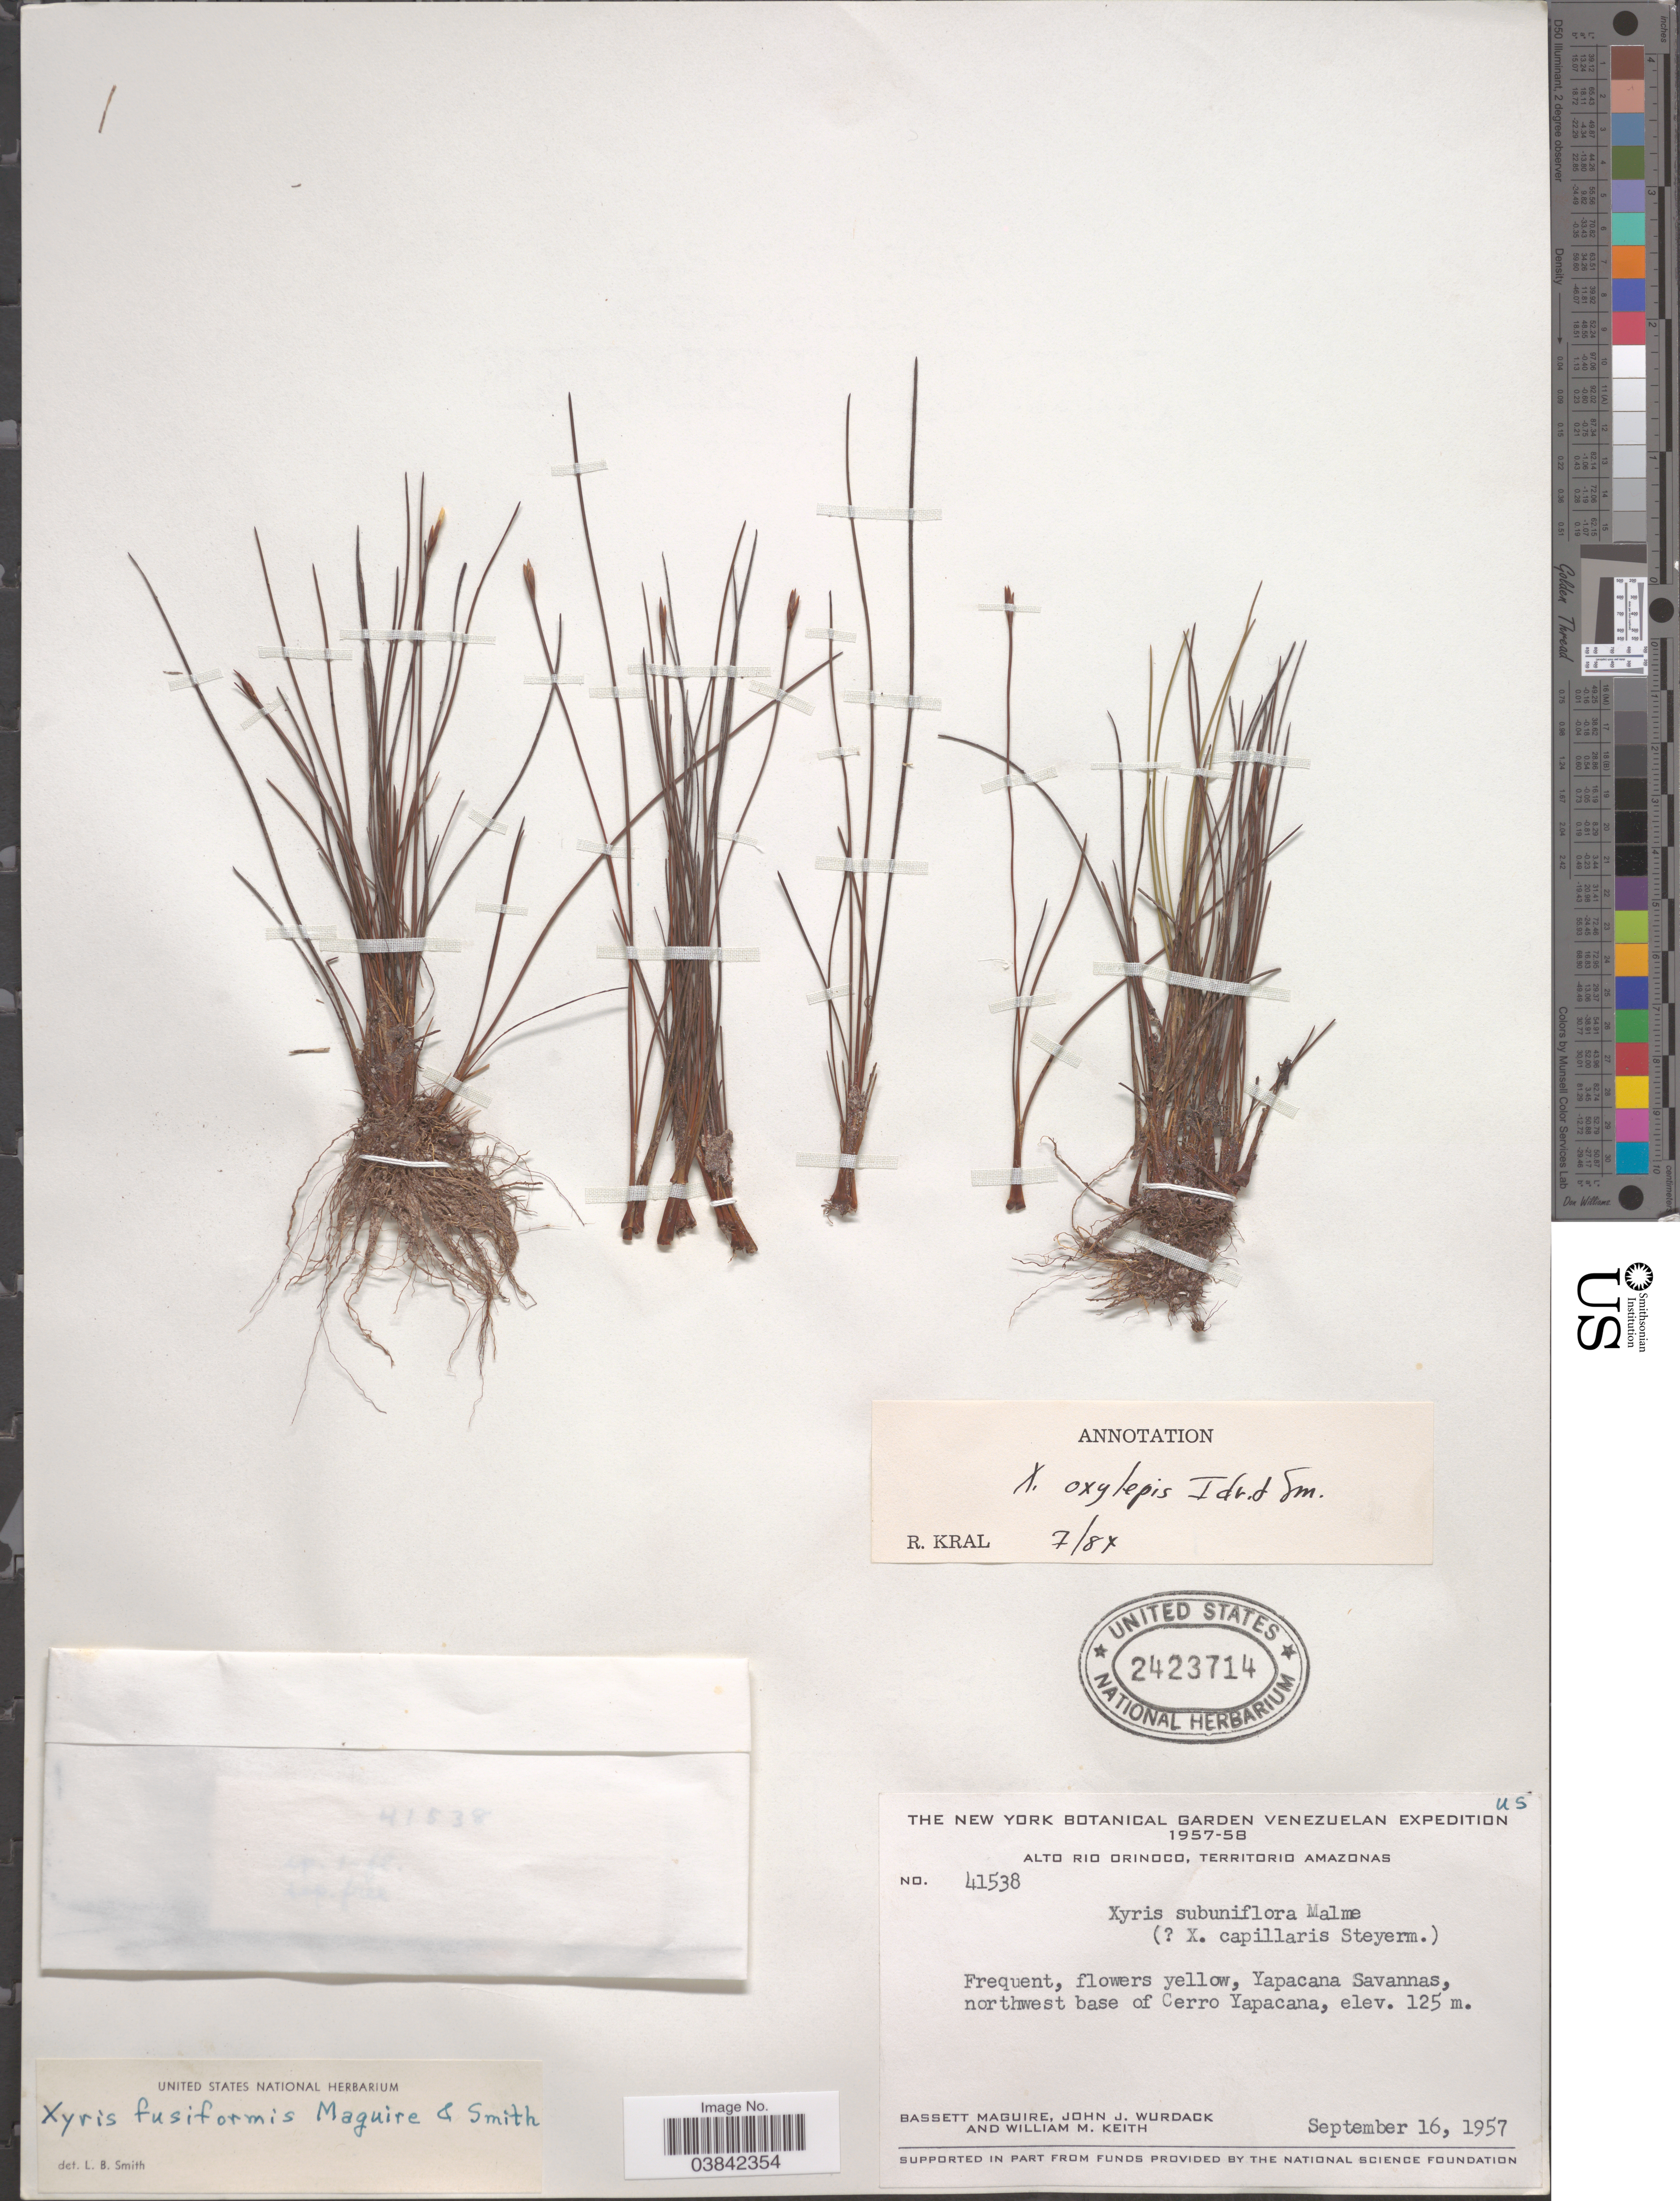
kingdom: Plantae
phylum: Tracheophyta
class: Liliopsida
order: Poales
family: Xyridaceae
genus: Xyris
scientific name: Xyris oxylepis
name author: Idrobo & L.B. Sm.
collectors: B. Maguire, J. J. Wurdack & W. Keith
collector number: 41538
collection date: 1957-09-16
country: Venezuela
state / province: Amazonas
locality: Alto Rio Orinoco, Territorio Amazonas. Yapacana Savannas, northwest base of Cerro Yapacana.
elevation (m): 125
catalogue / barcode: US 2423714